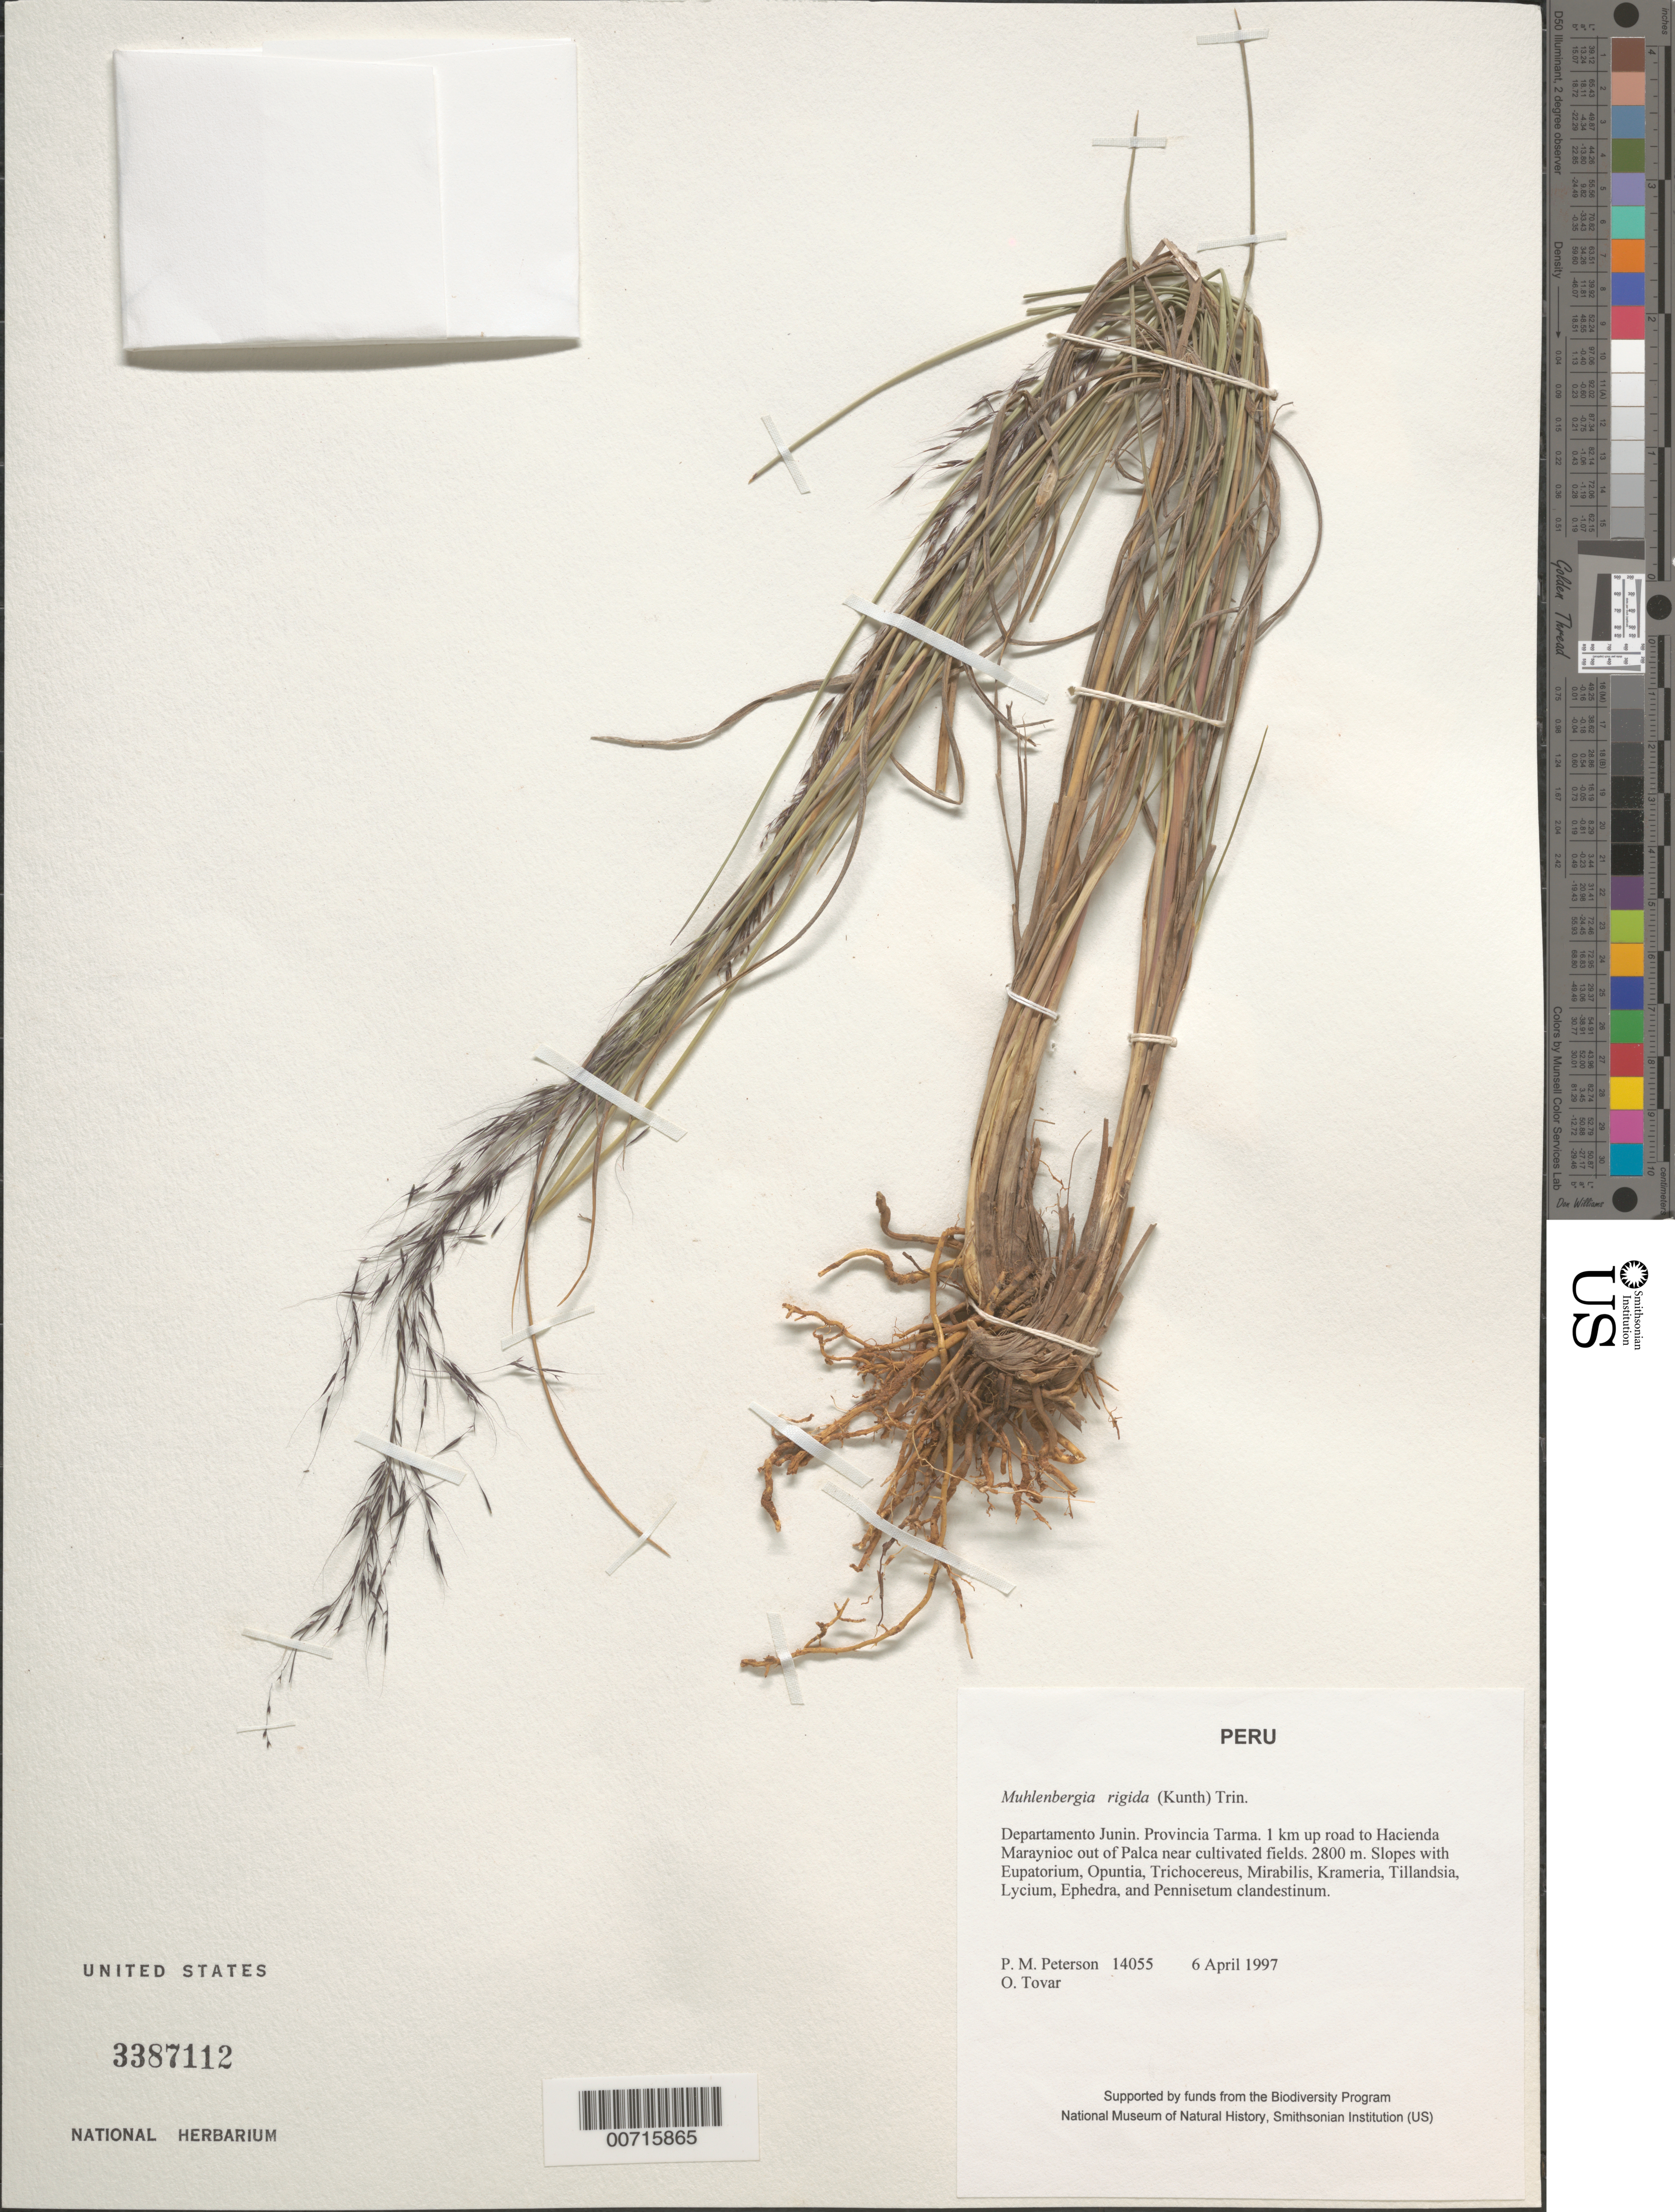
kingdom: Plantae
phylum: Tracheophyta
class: Liliopsida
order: Poales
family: Poaceae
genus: Muhlenbergia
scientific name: Muhlenbergia rigida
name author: (Kunth) Kunth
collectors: P. M. Peterson & Ó. Tovar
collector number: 14055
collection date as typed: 06 Apr 1997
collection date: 1997-04-06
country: Peru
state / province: Junín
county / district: Tarma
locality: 1 km up road to Hacienda Maraynioc out of Palca near cultivated fields.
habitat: Slopes with Eupatorium, Opuntia, Trichocereus, Mirabilis, Krameria, Tillandsia, Lycium, Ephedra, and Pennisetum clandestinum.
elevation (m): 2800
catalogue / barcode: US 3387112